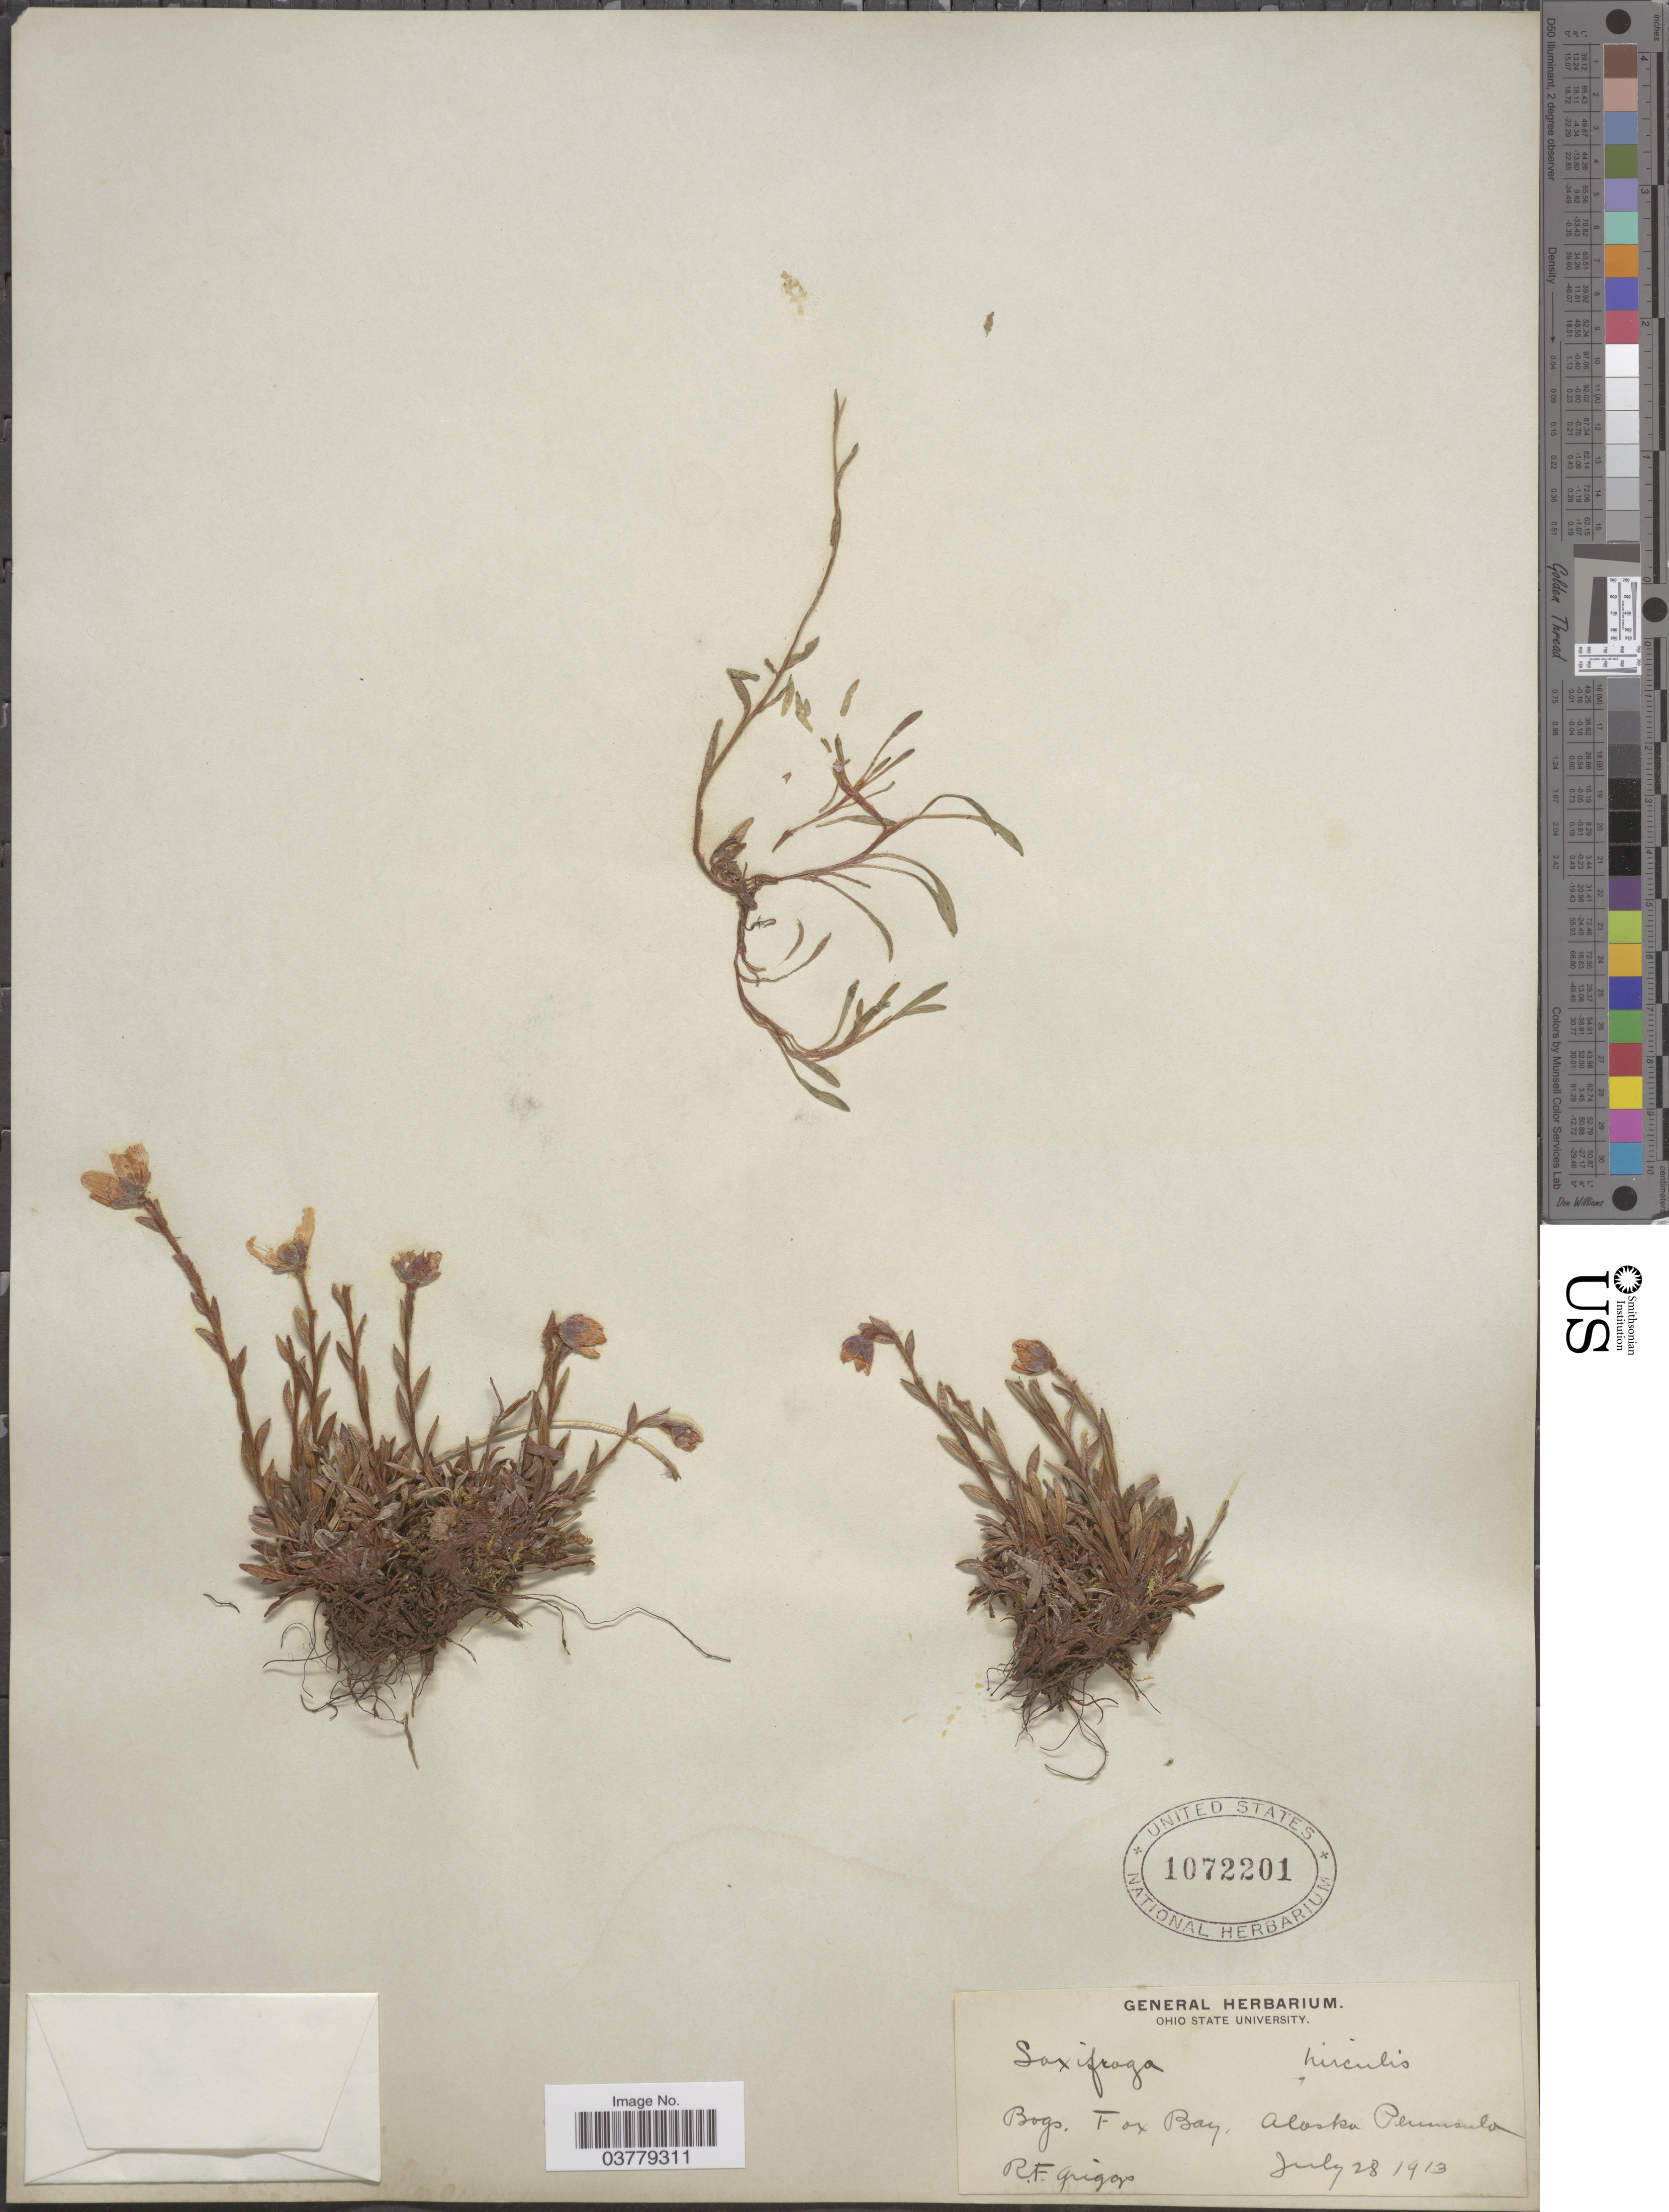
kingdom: Plantae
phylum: Tracheophyta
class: Magnoliopsida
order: Saxifragales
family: Saxifragaceae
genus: Saxifraga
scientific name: Saxifraga hirculus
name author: L.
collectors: R. F. Griggs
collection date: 1913-07-28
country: United States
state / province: Alaska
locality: Bogs, Fox Bay, Alaska Peninsula.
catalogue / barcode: US 1072201